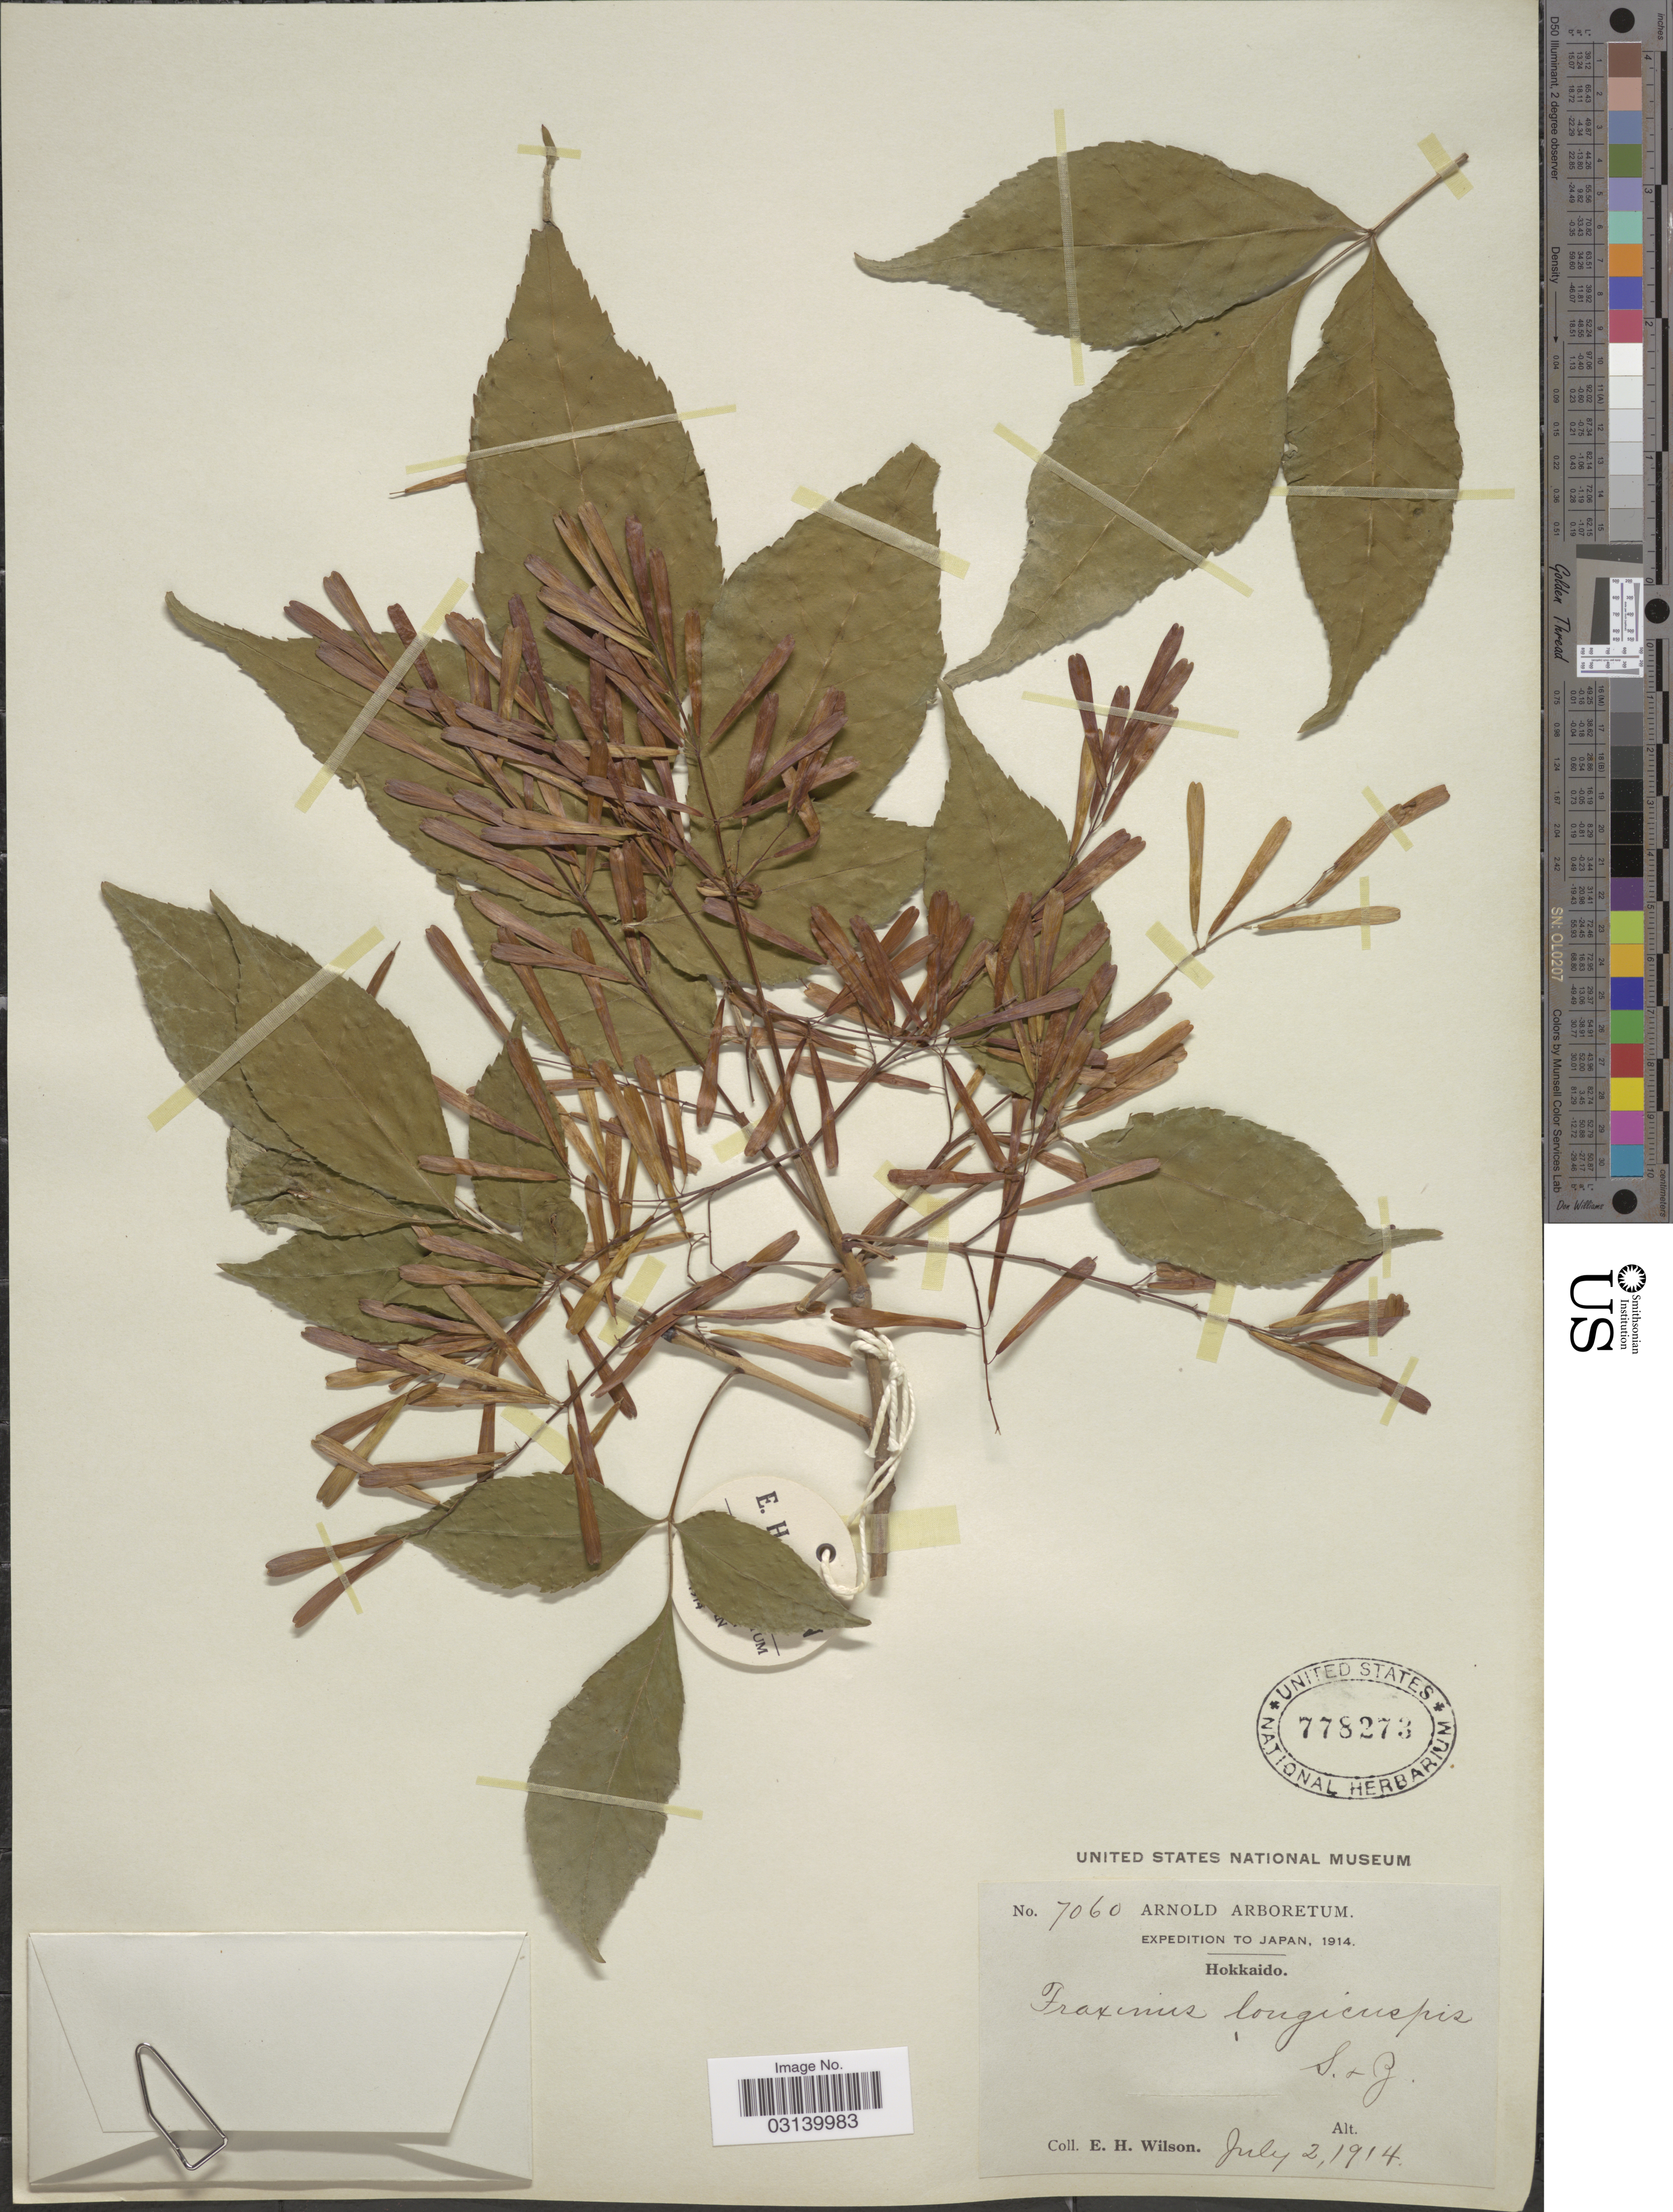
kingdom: Plantae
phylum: Tracheophyta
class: Magnoliopsida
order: Lamiales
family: Oleaceae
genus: Fraxinus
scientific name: Fraxinus longicuspis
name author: Siebold & Zucc.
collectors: E. Wilson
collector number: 7060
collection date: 1914-07-02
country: Japan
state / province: Hokkaidō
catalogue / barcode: US 778273